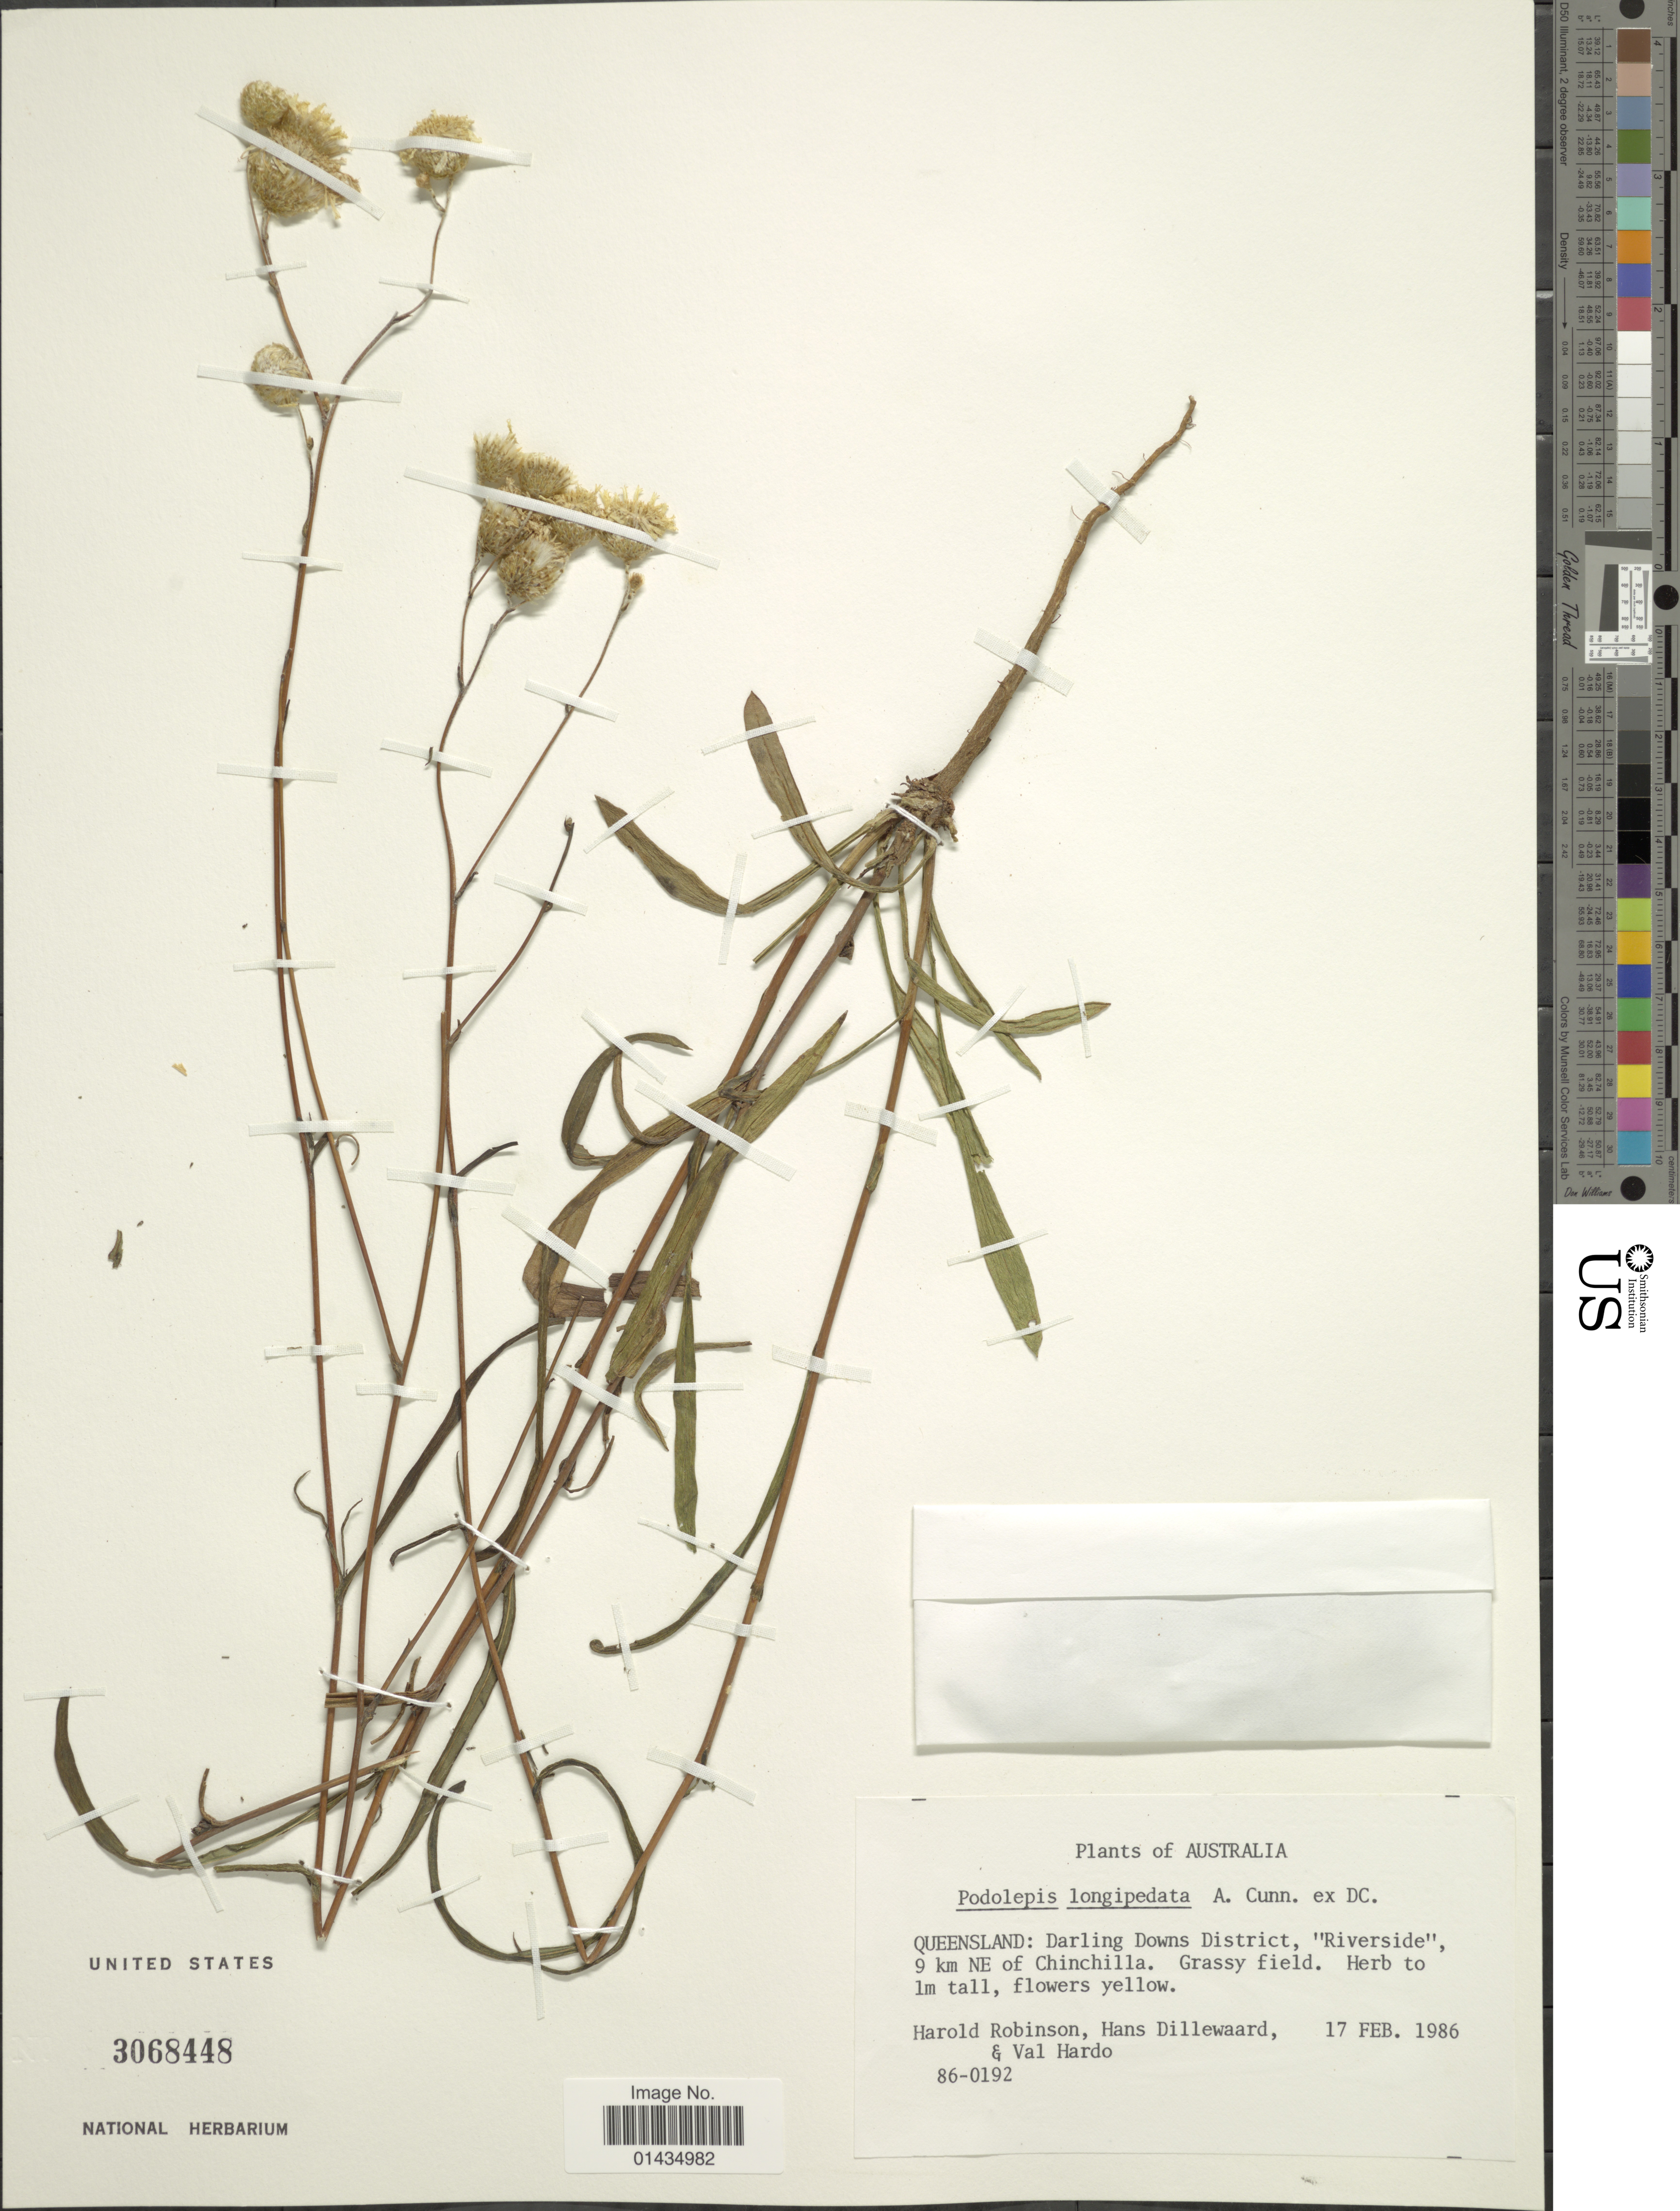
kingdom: Plantae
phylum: Tracheophyta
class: Magnoliopsida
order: Asterales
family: Asteraceae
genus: Podolepis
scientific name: Podolepis longipedata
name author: A. Cunn. ex DC.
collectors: H. Robinson, H. Dillewaard & V. Hando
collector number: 86-0192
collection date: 1986-02-17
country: Australia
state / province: Queensland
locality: Darling Downs District, "Riverside", 9 km NE of Chichilla, grassy field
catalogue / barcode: US 3068448